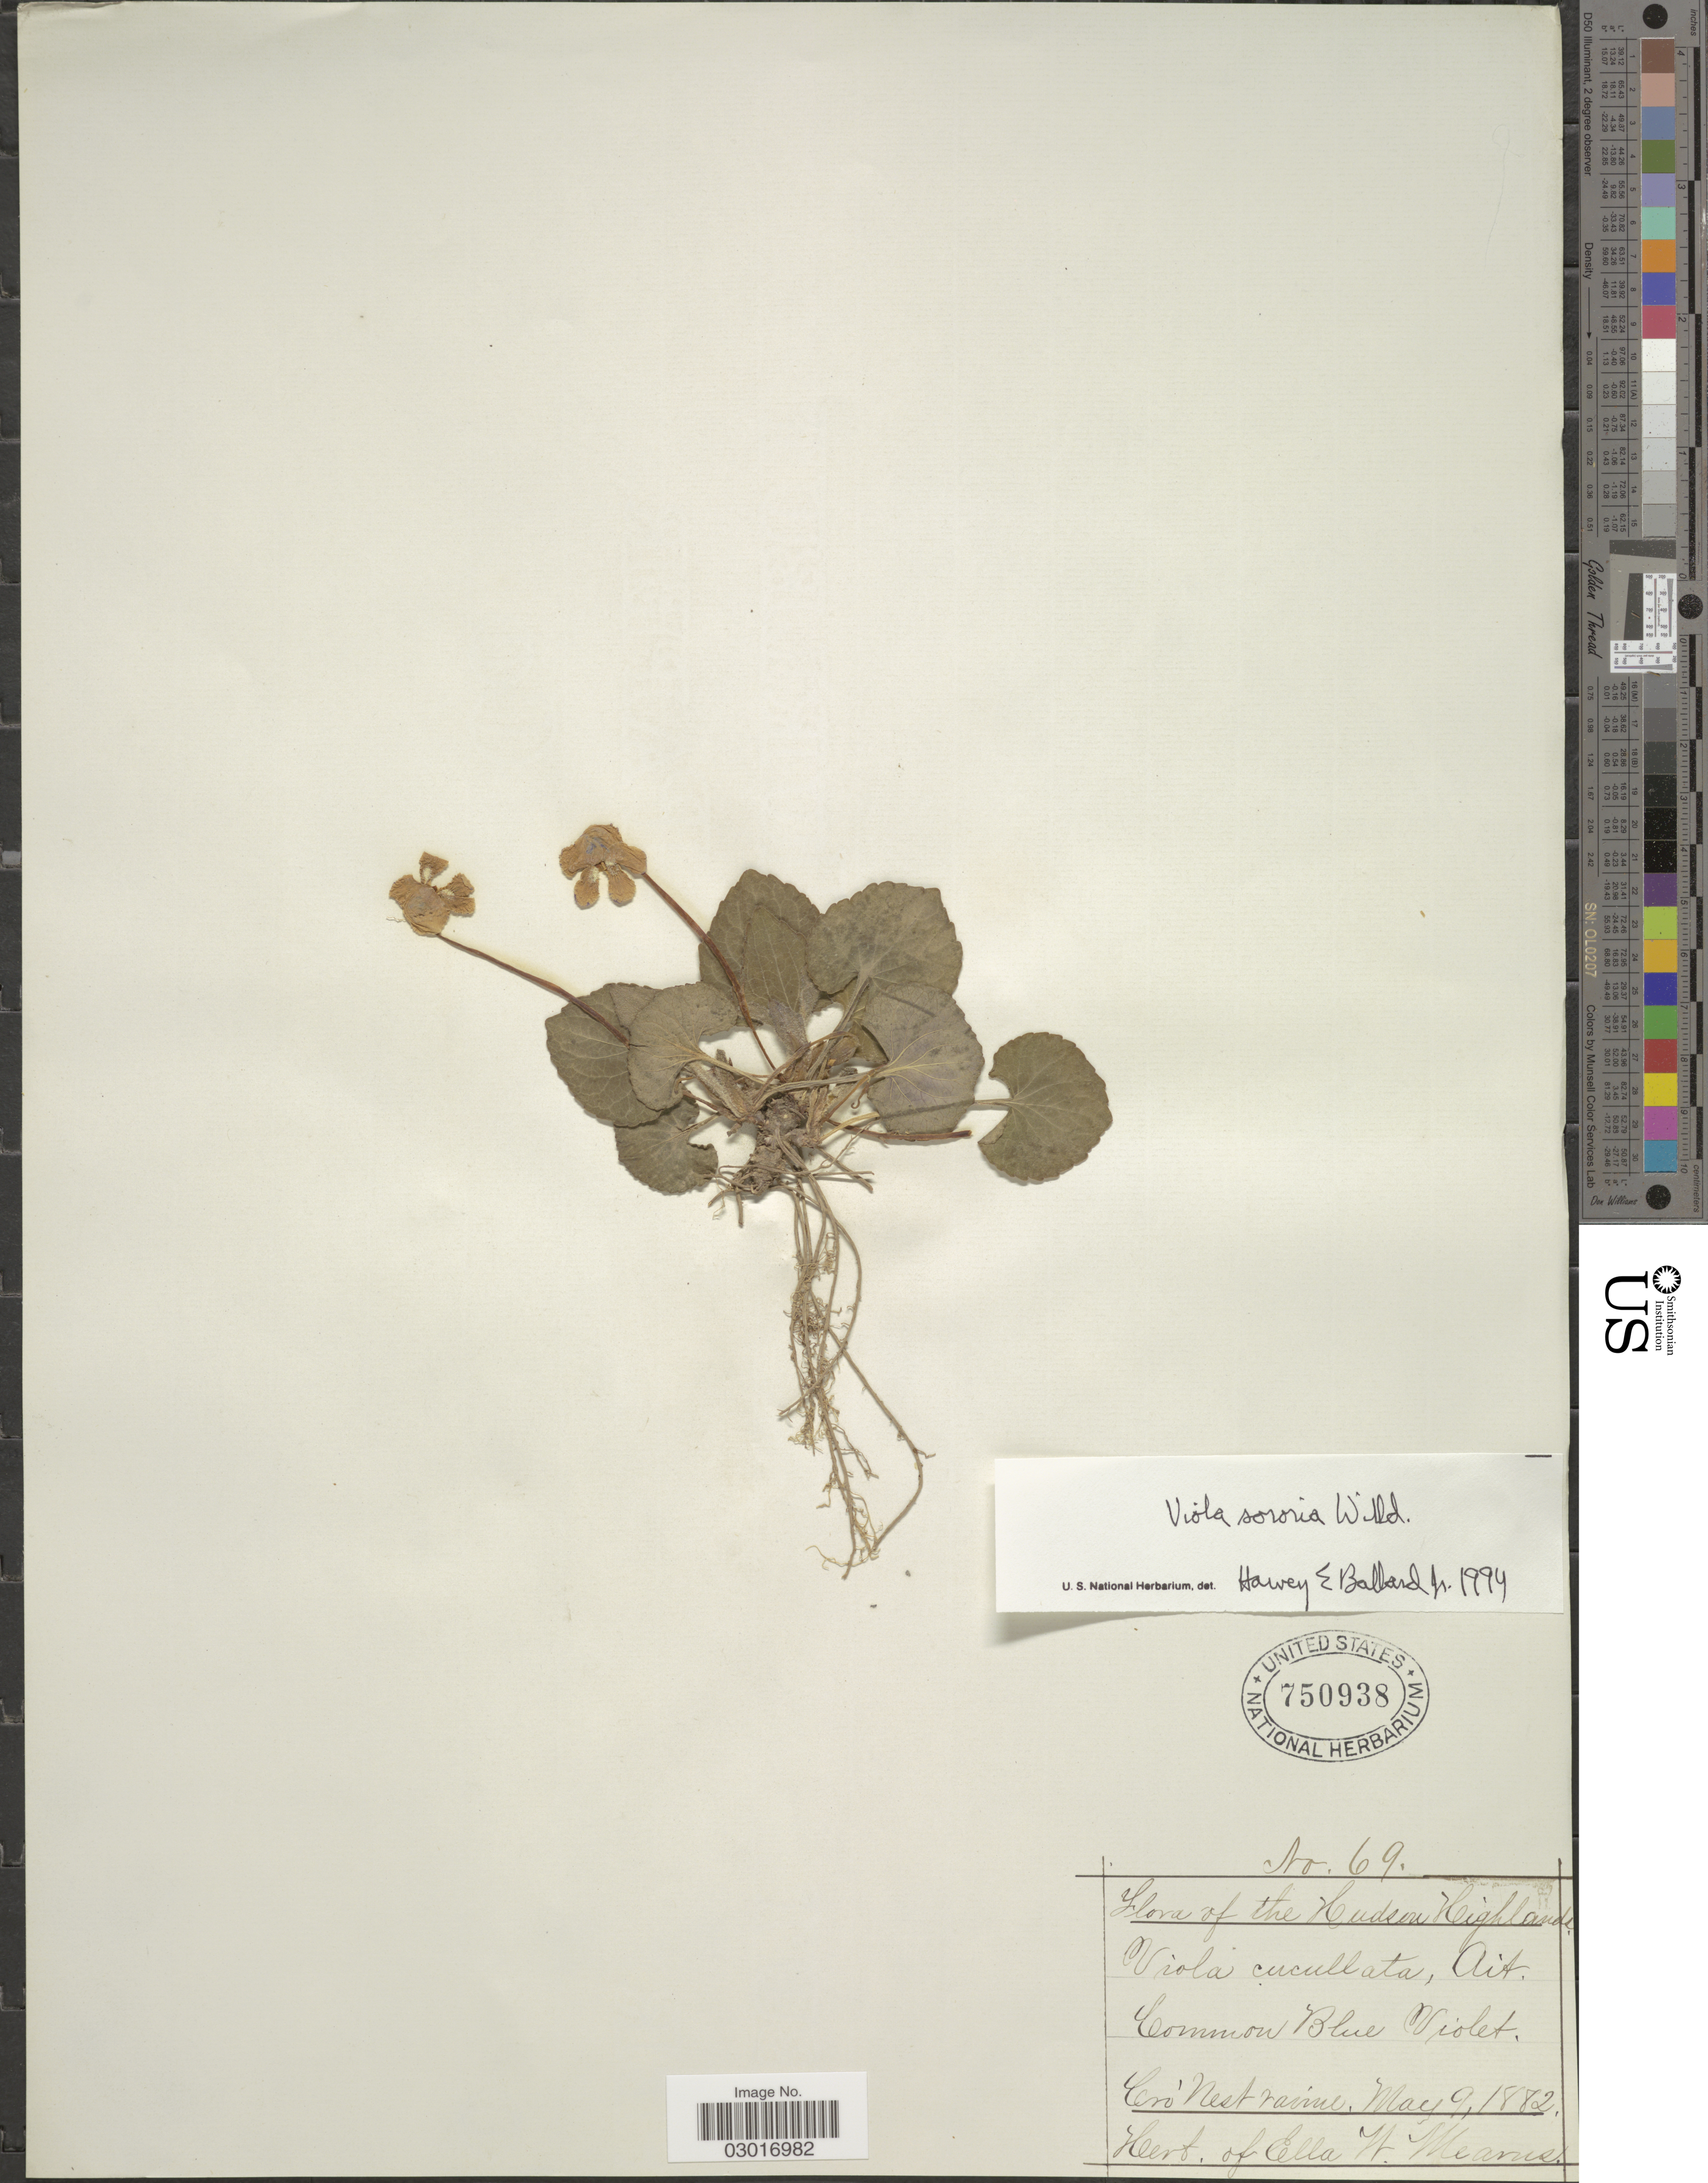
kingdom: Plantae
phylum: Tracheophyta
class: Magnoliopsida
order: Malpighiales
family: Violaceae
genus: Viola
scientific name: Viola sororia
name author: Willd.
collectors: ex herb. Ella W. Mearns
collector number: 69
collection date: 1882-05-09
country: United States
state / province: New York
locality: The Hudson Highlands. On' Nest ravine.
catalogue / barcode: US 750938